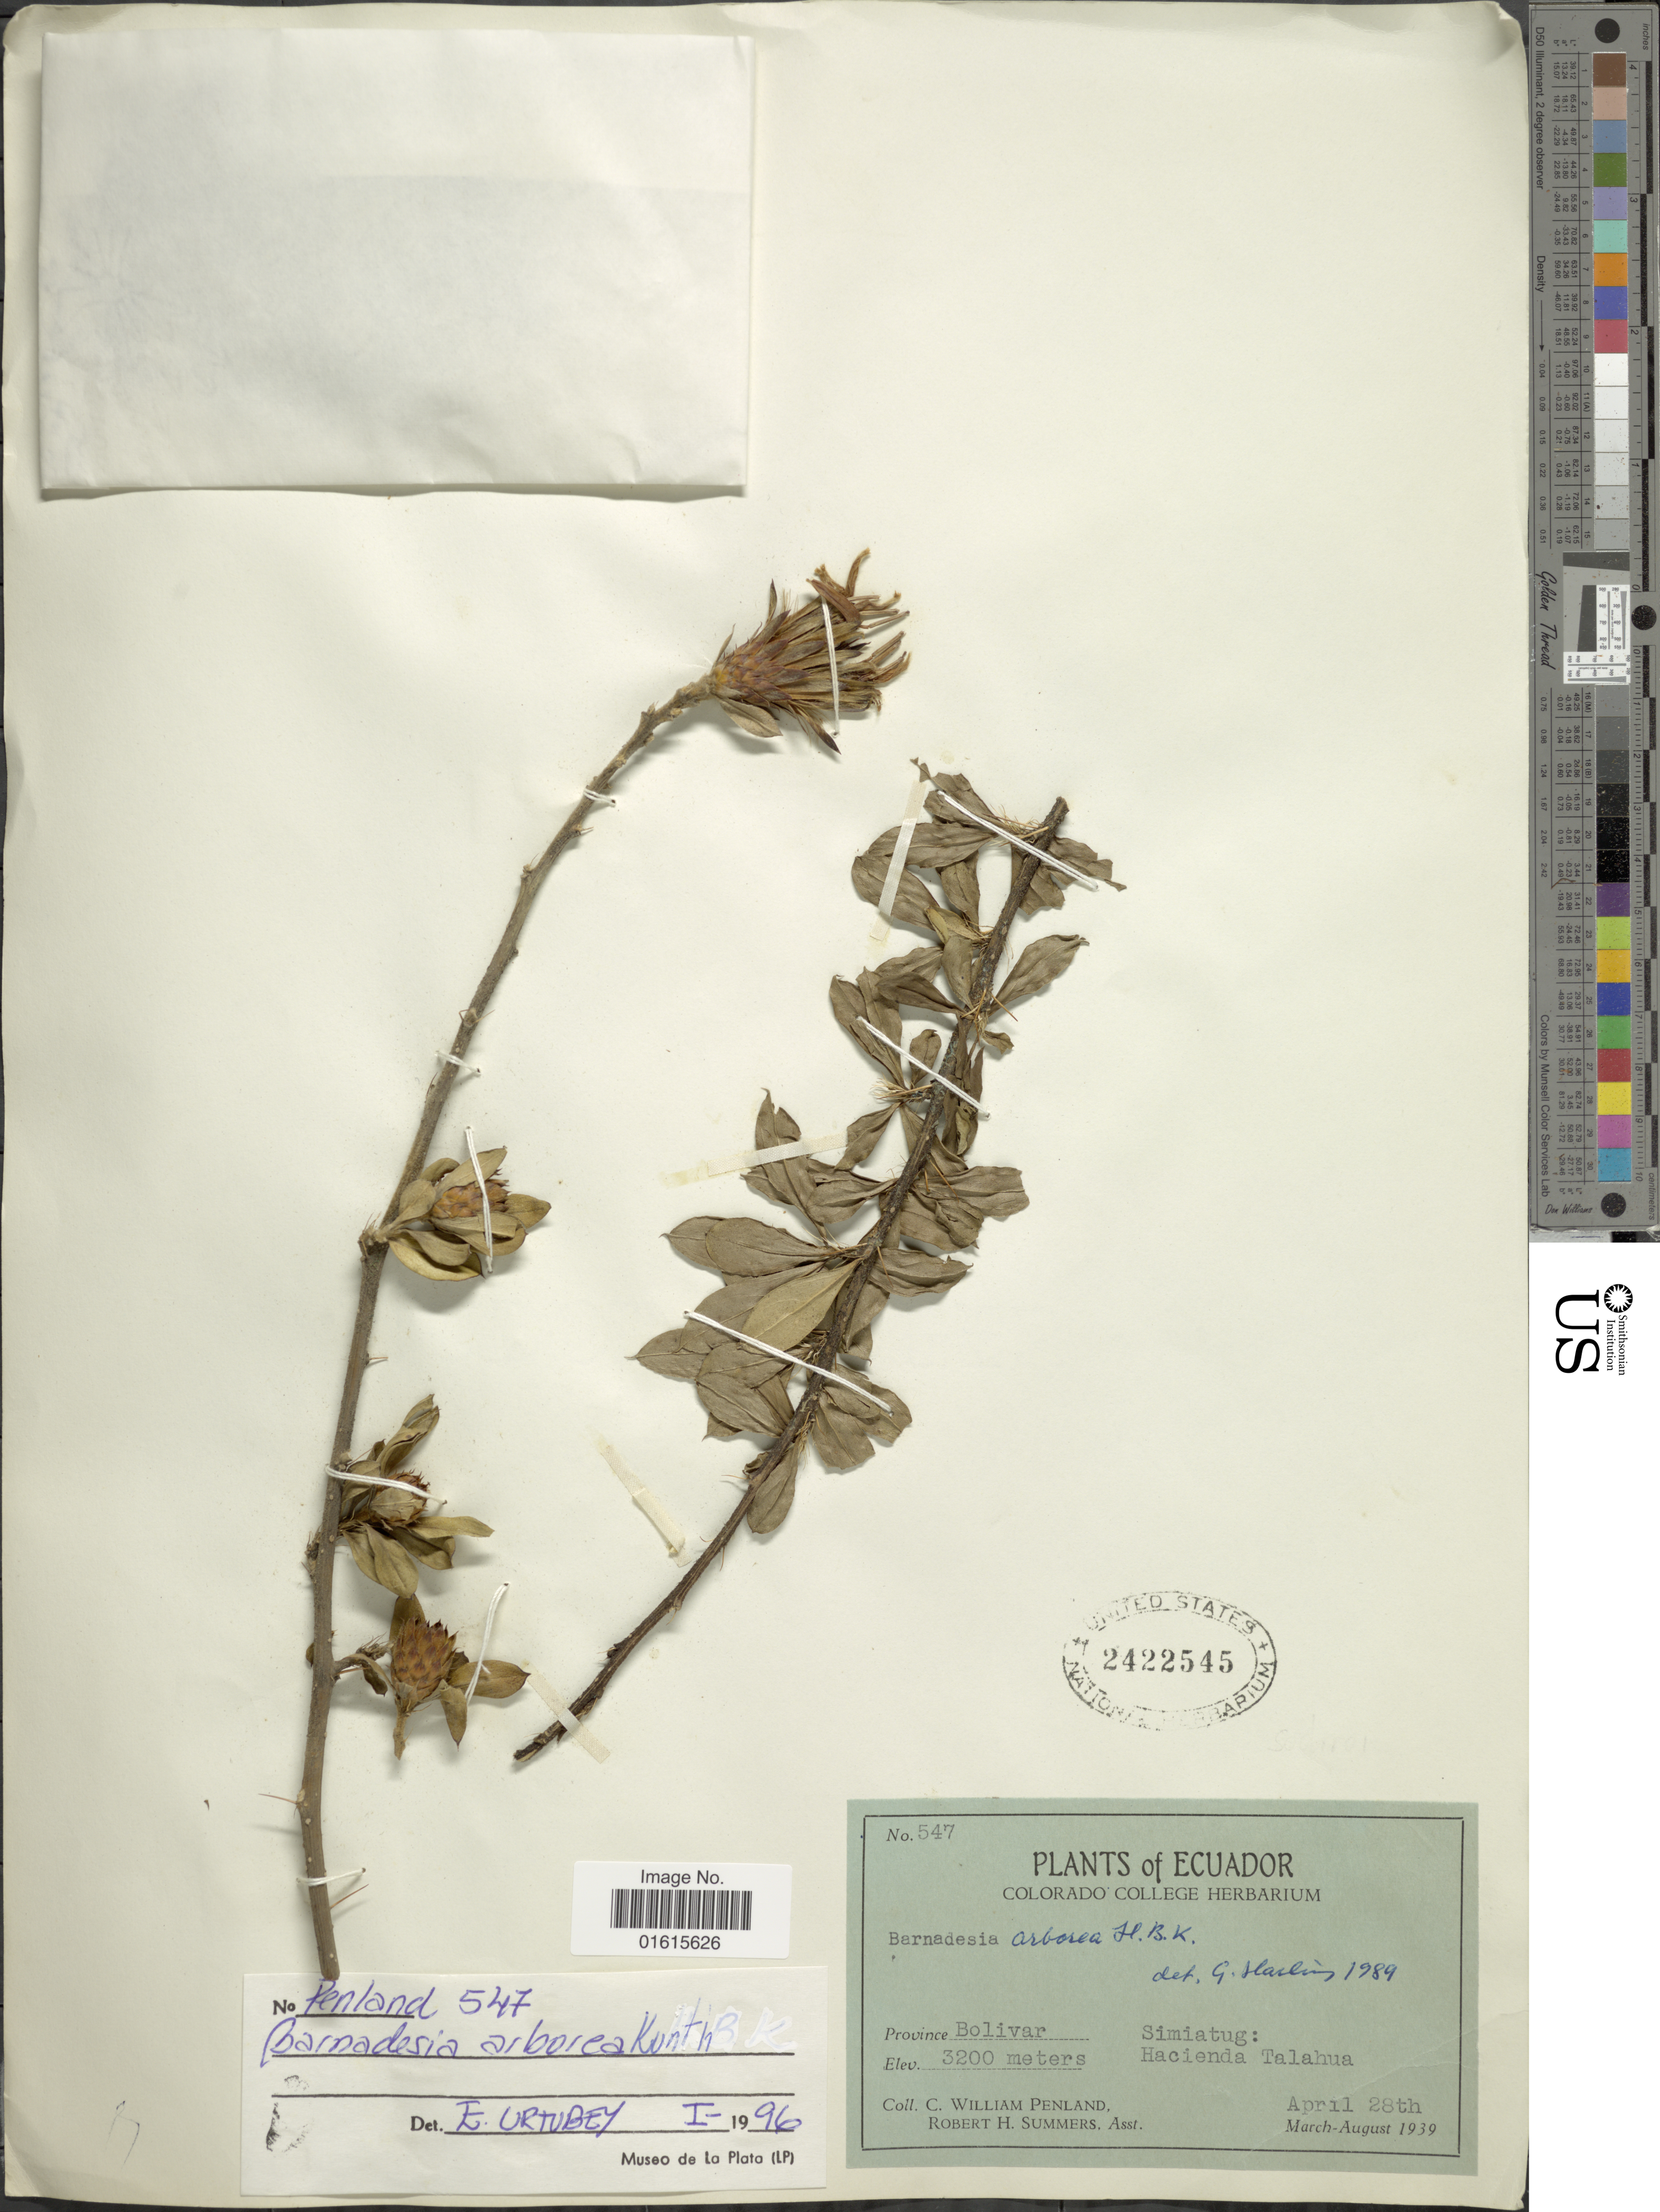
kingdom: Plantae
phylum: Tracheophyta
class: Magnoliopsida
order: Asterales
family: Asteraceae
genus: Barnadesia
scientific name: Barnadesia arborea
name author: Kunth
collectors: C. W. Penland & R. Summers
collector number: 547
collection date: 1939-04-28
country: Ecuador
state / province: Bolívar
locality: Simiatug: Hacienda Talahua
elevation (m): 3200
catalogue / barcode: US 2422545